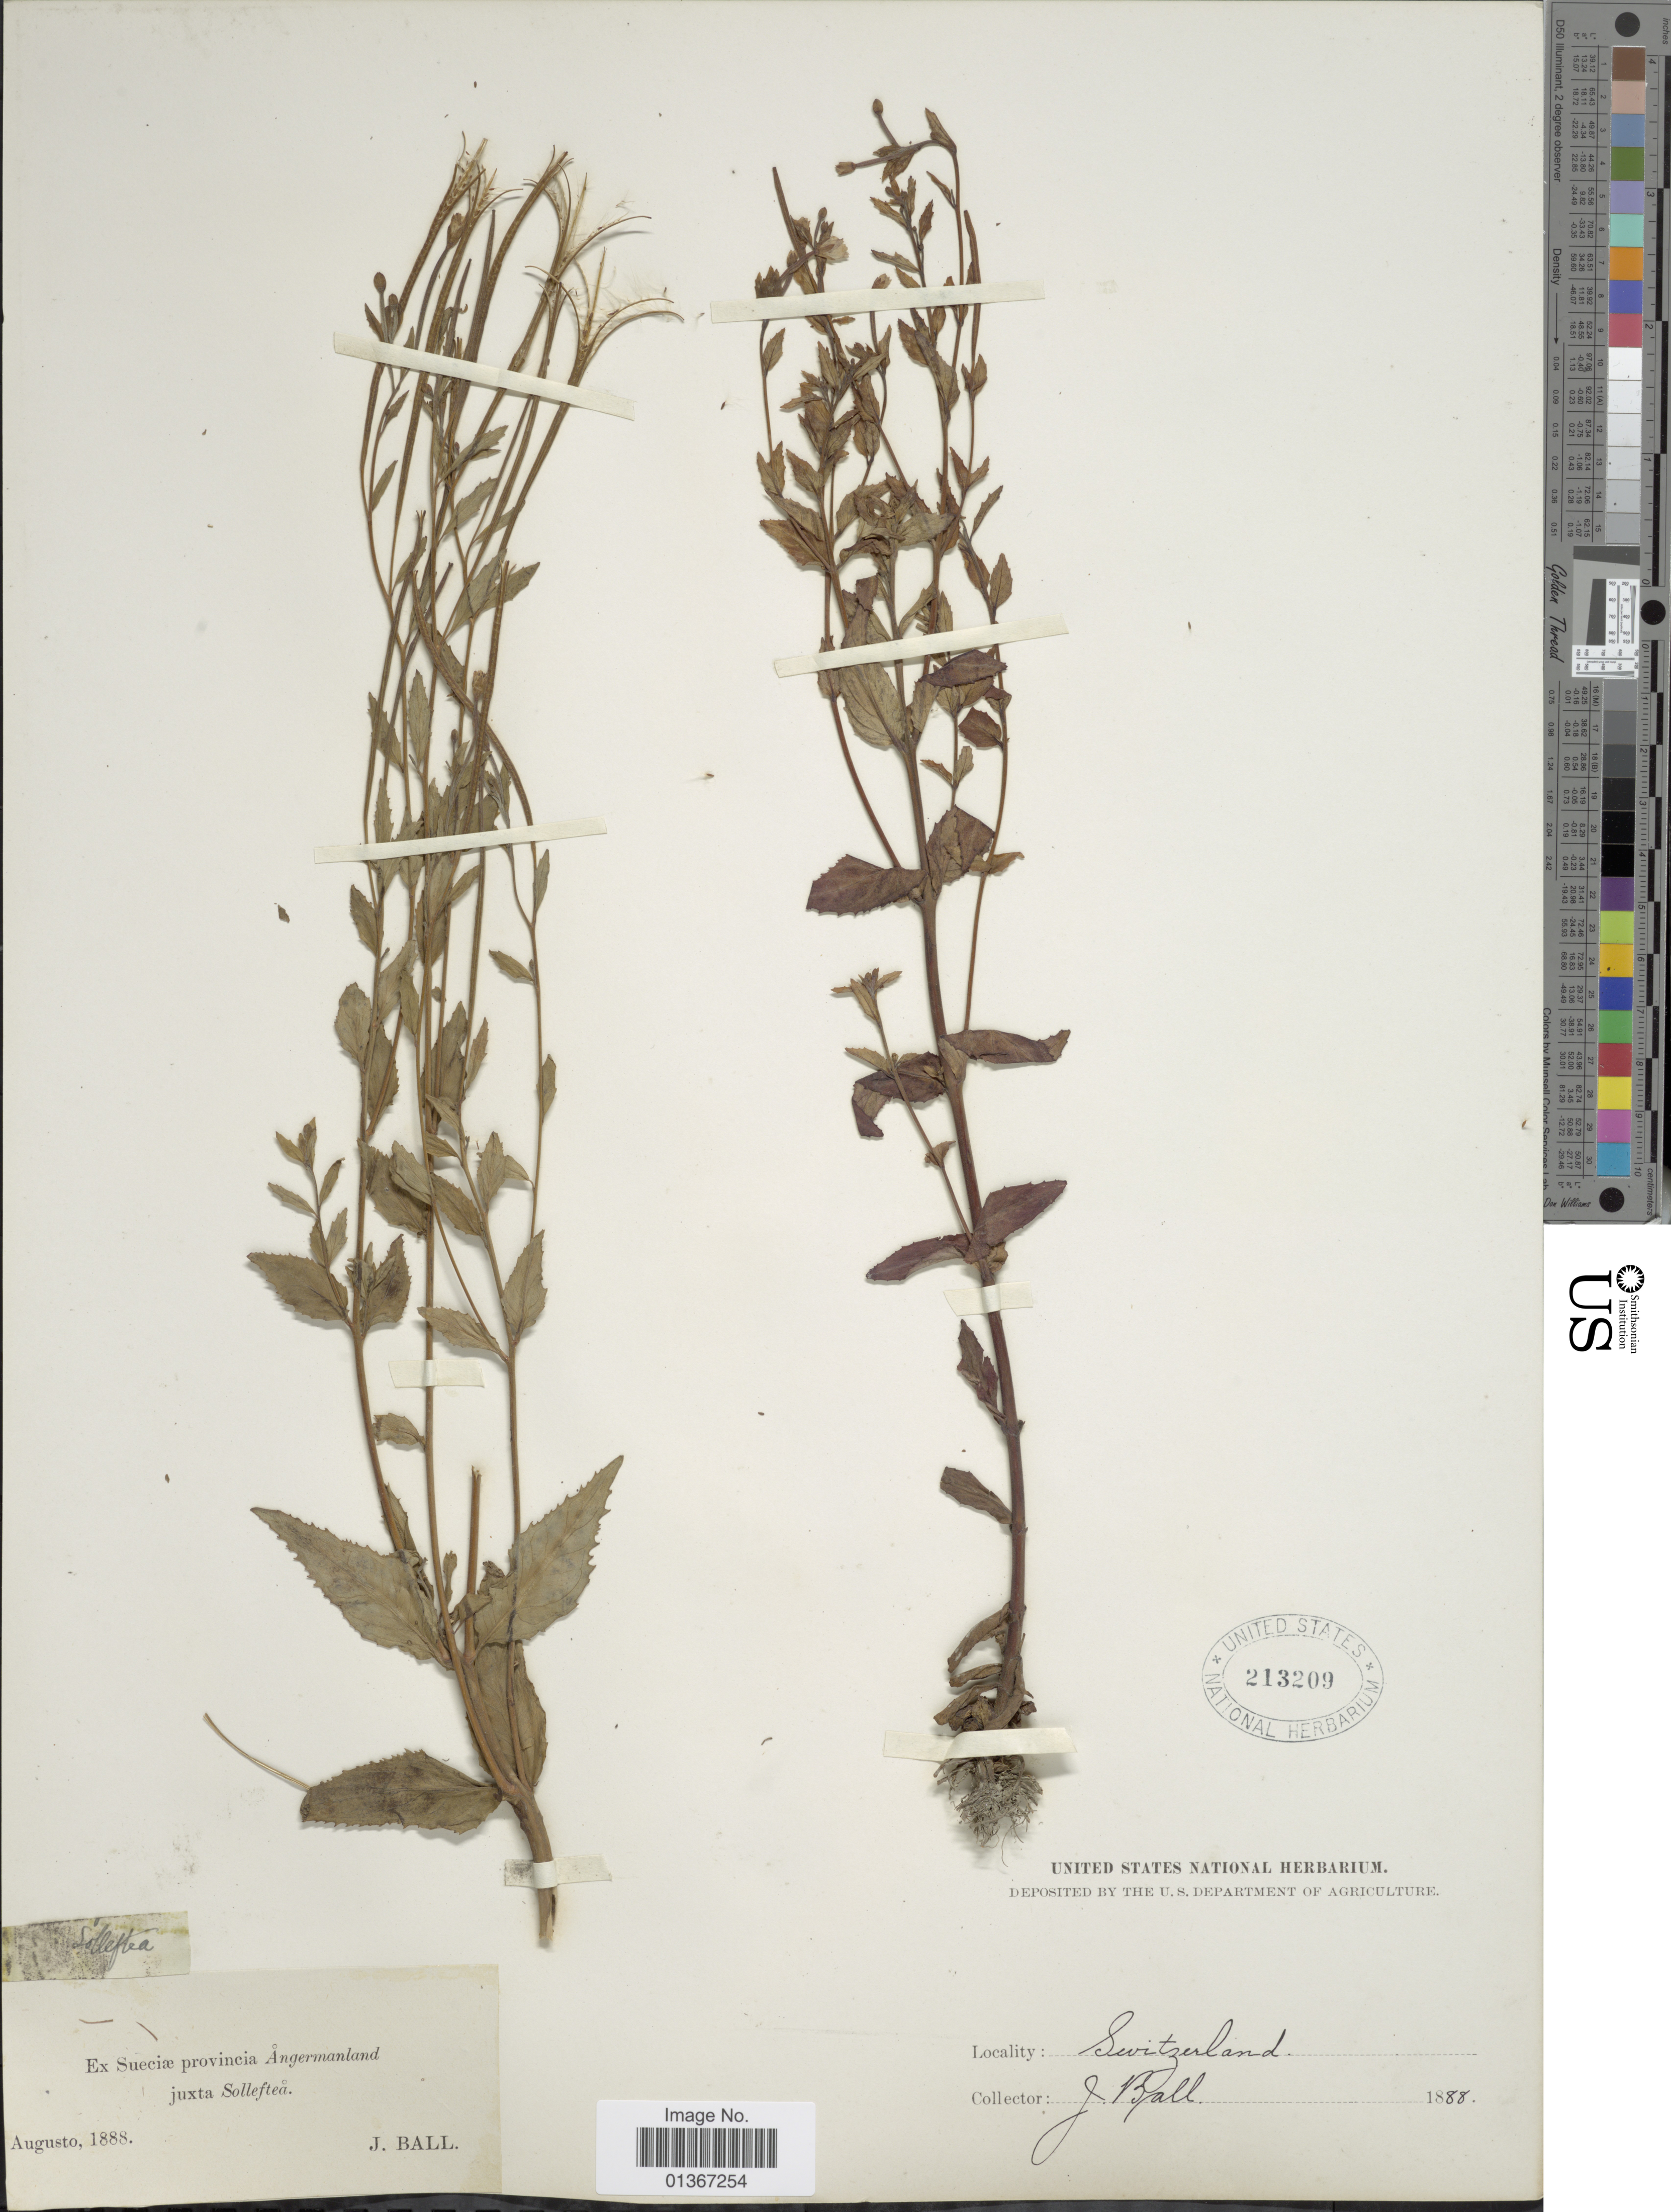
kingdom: Plantae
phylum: Tracheophyta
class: Magnoliopsida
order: Myrtales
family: Onagraceae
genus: Epilobium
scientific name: Epilobium sp.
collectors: J. Ball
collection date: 1888-08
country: Switzerland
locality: Switserland, Ex Sueciæ provincia Angermanland juxta Sollefteå.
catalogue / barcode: US 213209